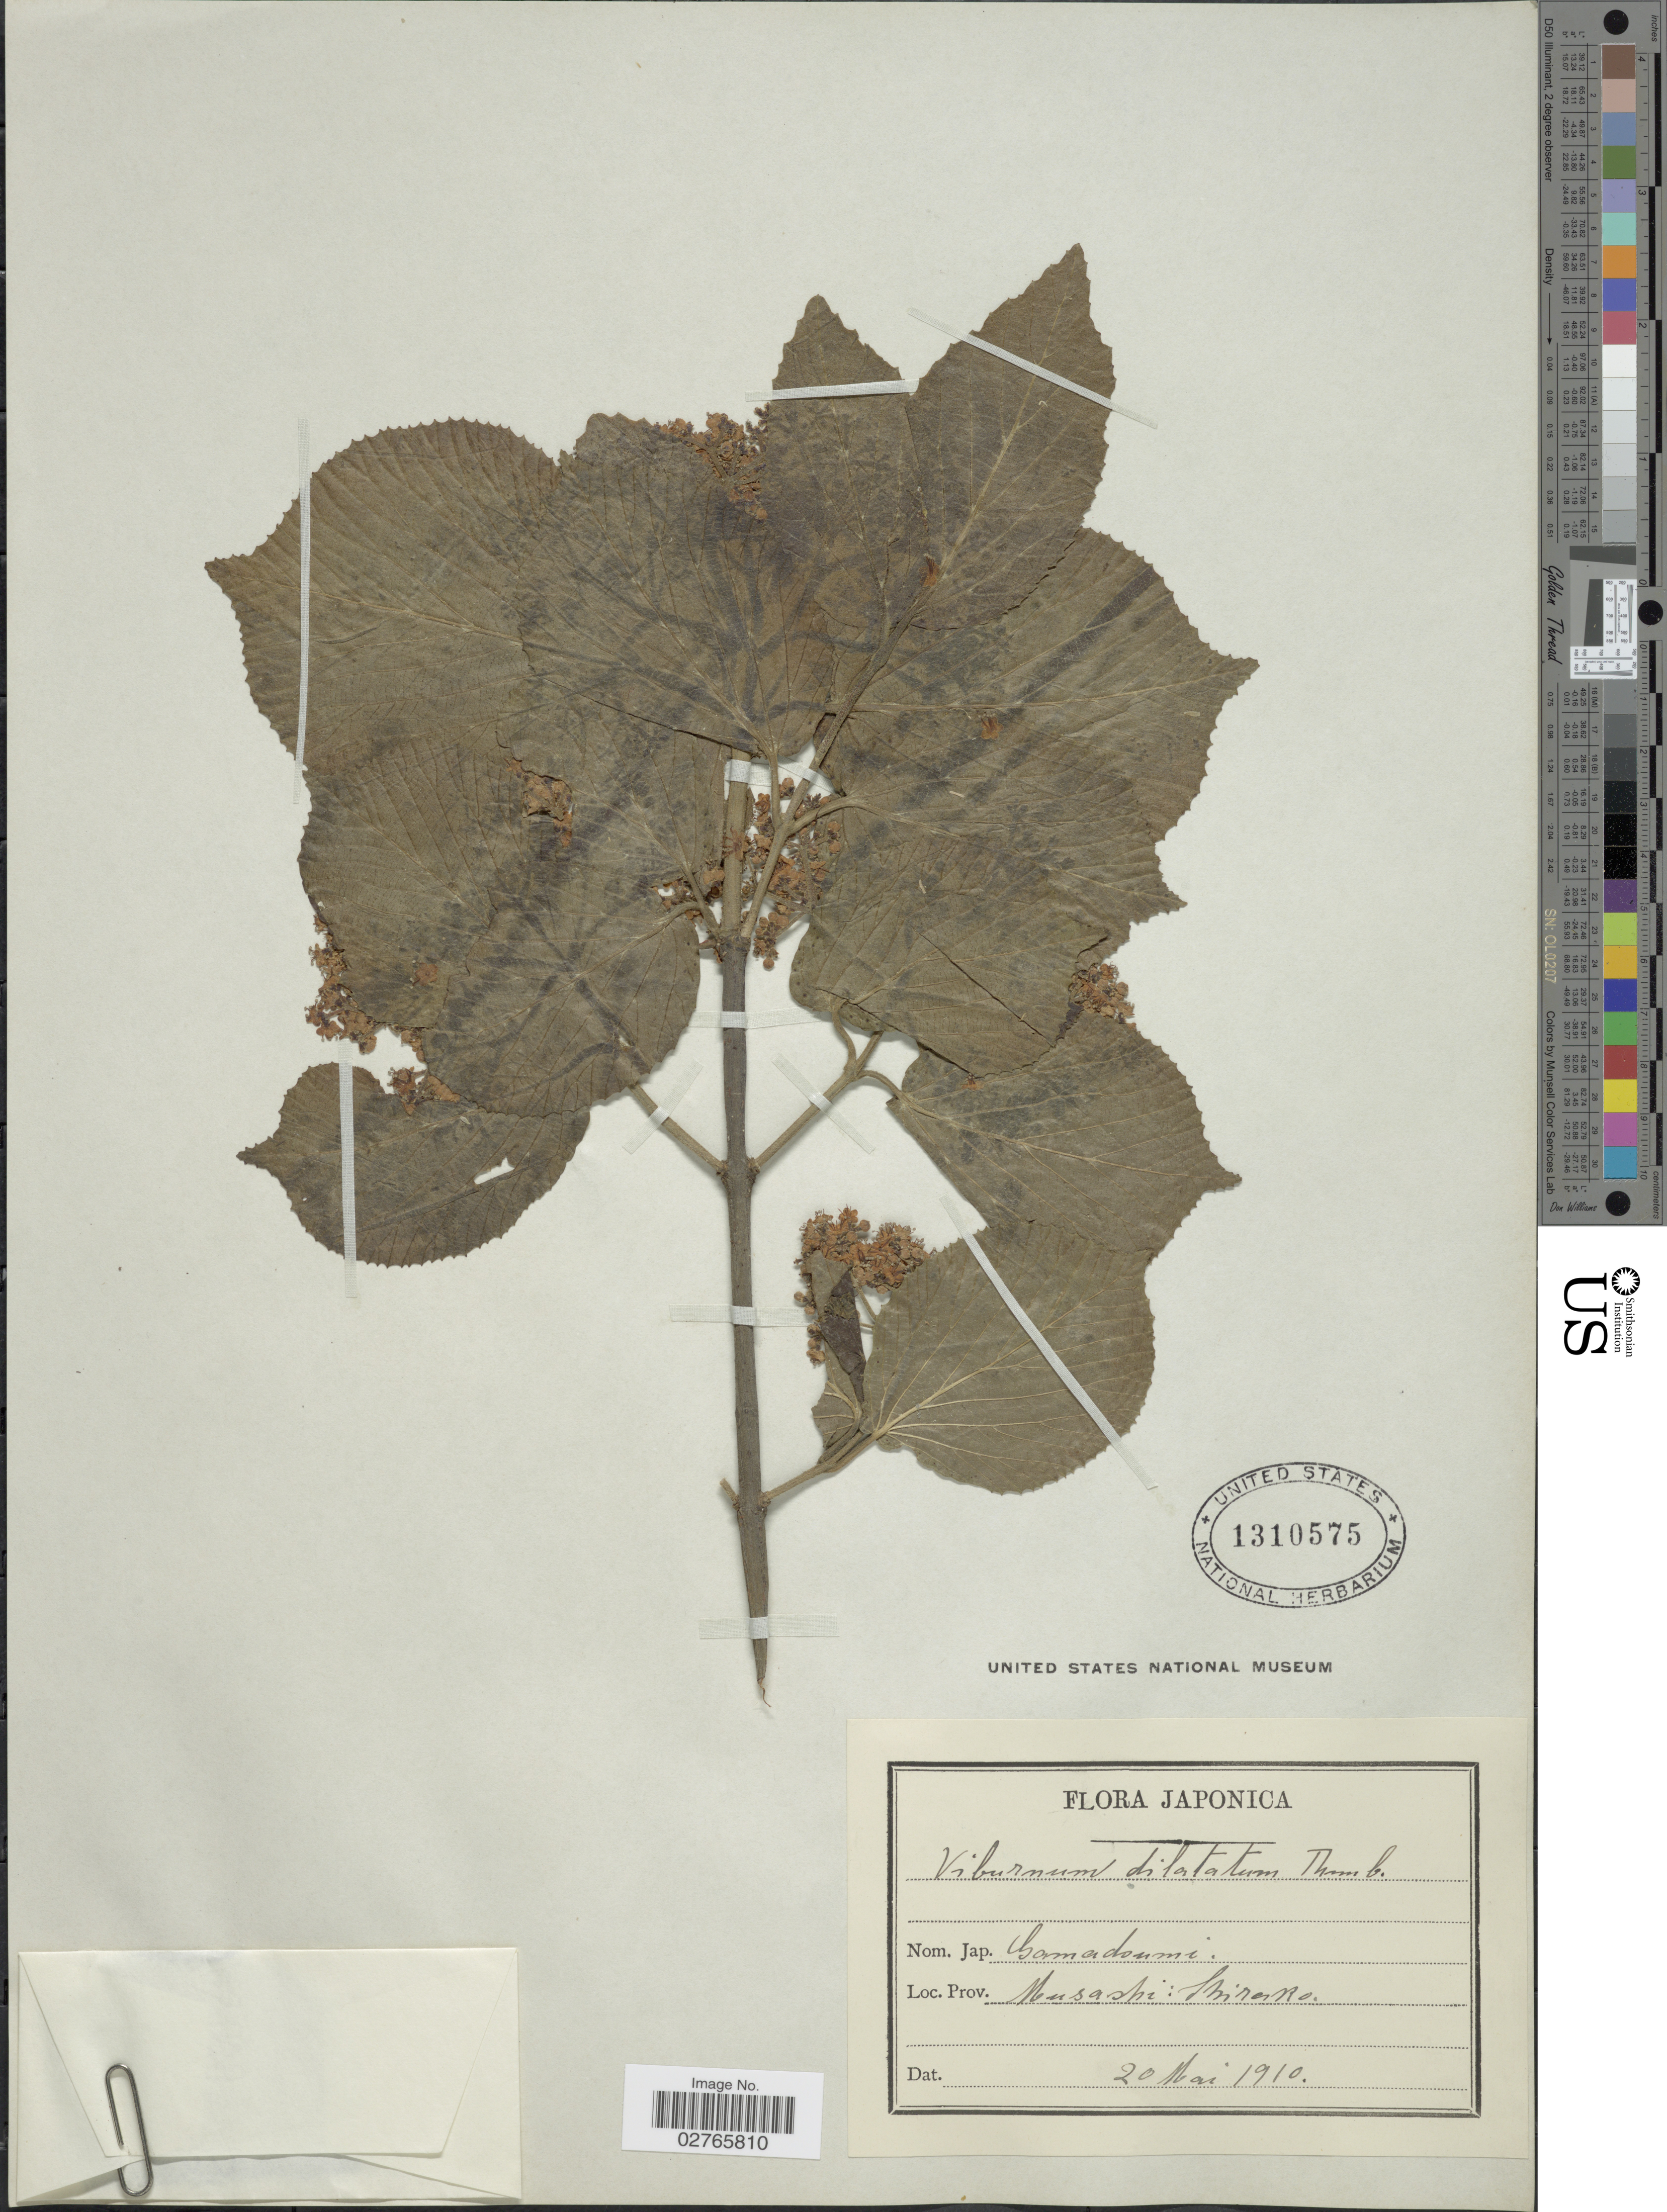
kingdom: Plantae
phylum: Tracheophyta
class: Magnoliopsida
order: Dipsacales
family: Viburnaceae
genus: Viburnum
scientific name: Viburnum dilatatum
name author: Thunb.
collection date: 1910-05-20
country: Japan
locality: Musashi. Shirako.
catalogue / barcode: US 1310575